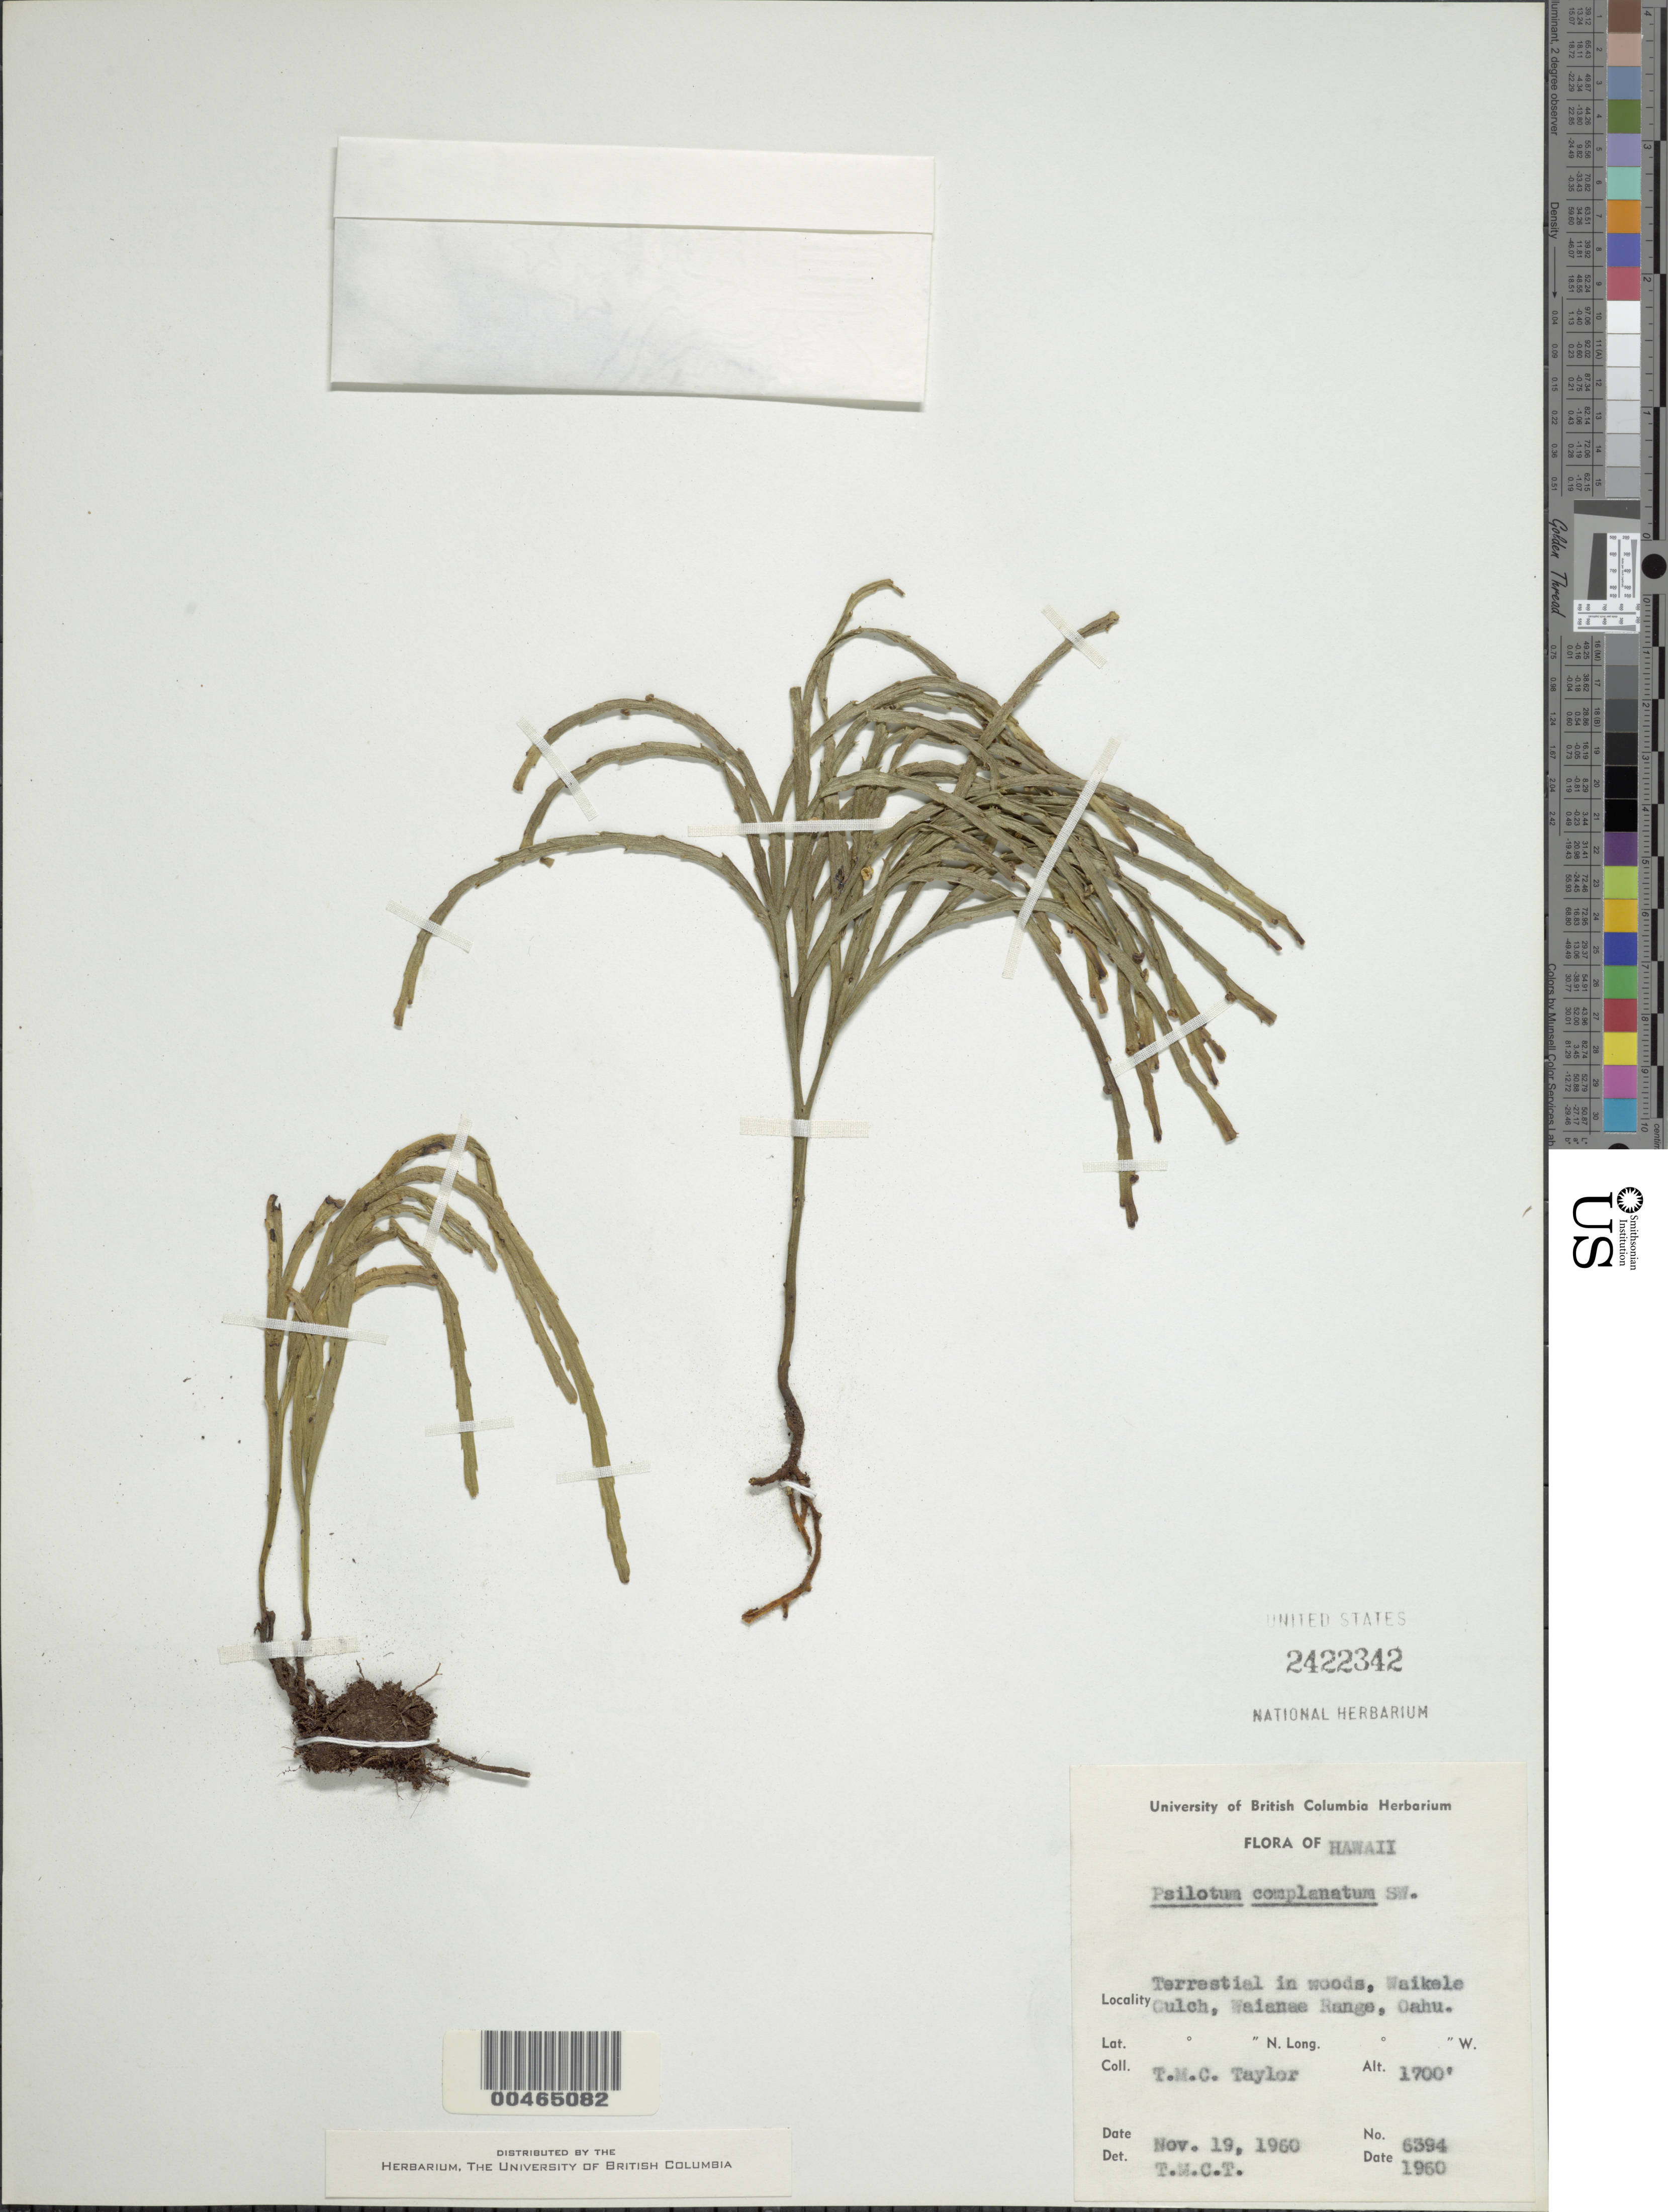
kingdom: Plantae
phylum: Tracheophyta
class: Polypodiopsida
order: Psilotales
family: Psilotaceae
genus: Psilotum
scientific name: Psilotum complanatum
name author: Sw.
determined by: Taylor, T. M. C.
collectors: T. M. C. Taylor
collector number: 6394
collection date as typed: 19 Nov 1960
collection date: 1960-11-19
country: United States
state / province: Hawaii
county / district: Honolulu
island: Oahu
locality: Waikele Gulch, Waianae Range, Oahu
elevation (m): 518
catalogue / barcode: US 2422342